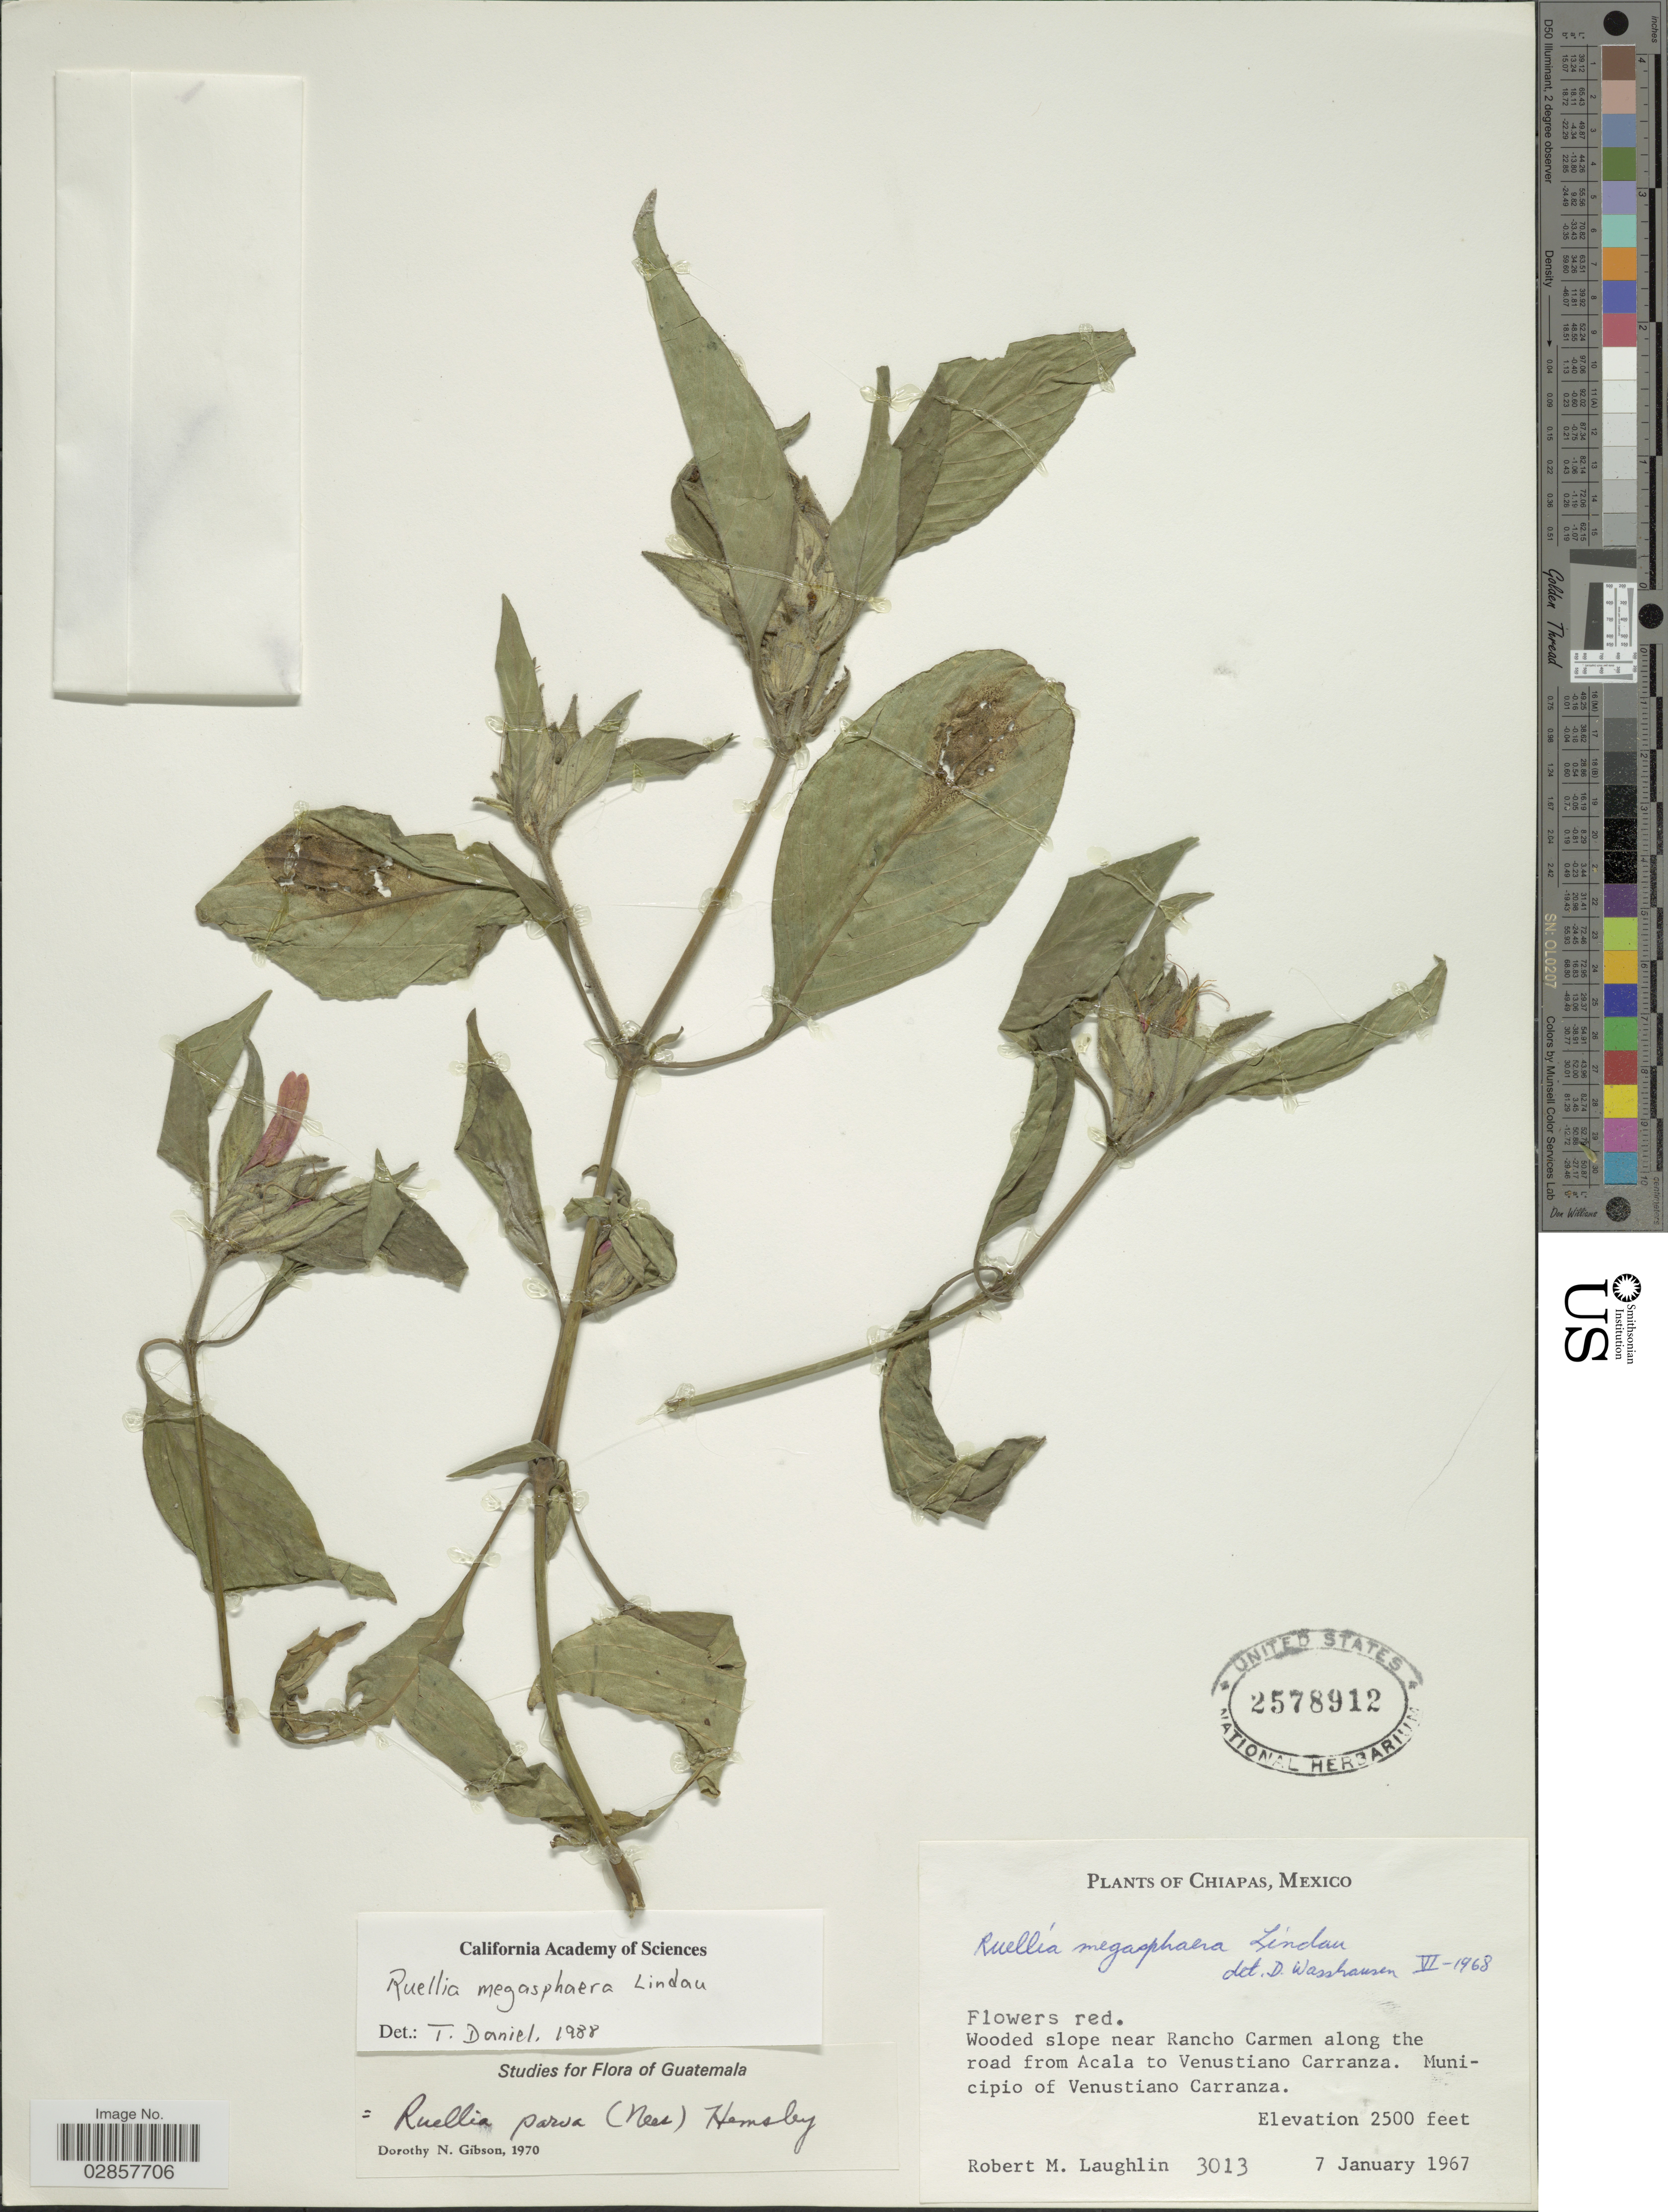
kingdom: Plantae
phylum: Tracheophyta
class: Magnoliopsida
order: Lamiales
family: Acanthaceae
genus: Ruellia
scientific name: Ruellia megasphaera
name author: Lindau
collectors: R. M. Laughlin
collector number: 3013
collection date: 1967-01-07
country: Mexico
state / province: Chiapas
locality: Wooded slope near Rancho Carmen along the road from Acala to Venustiano Carranza, Municipio of Venustiano Carranza.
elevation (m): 762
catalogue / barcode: US 2578912